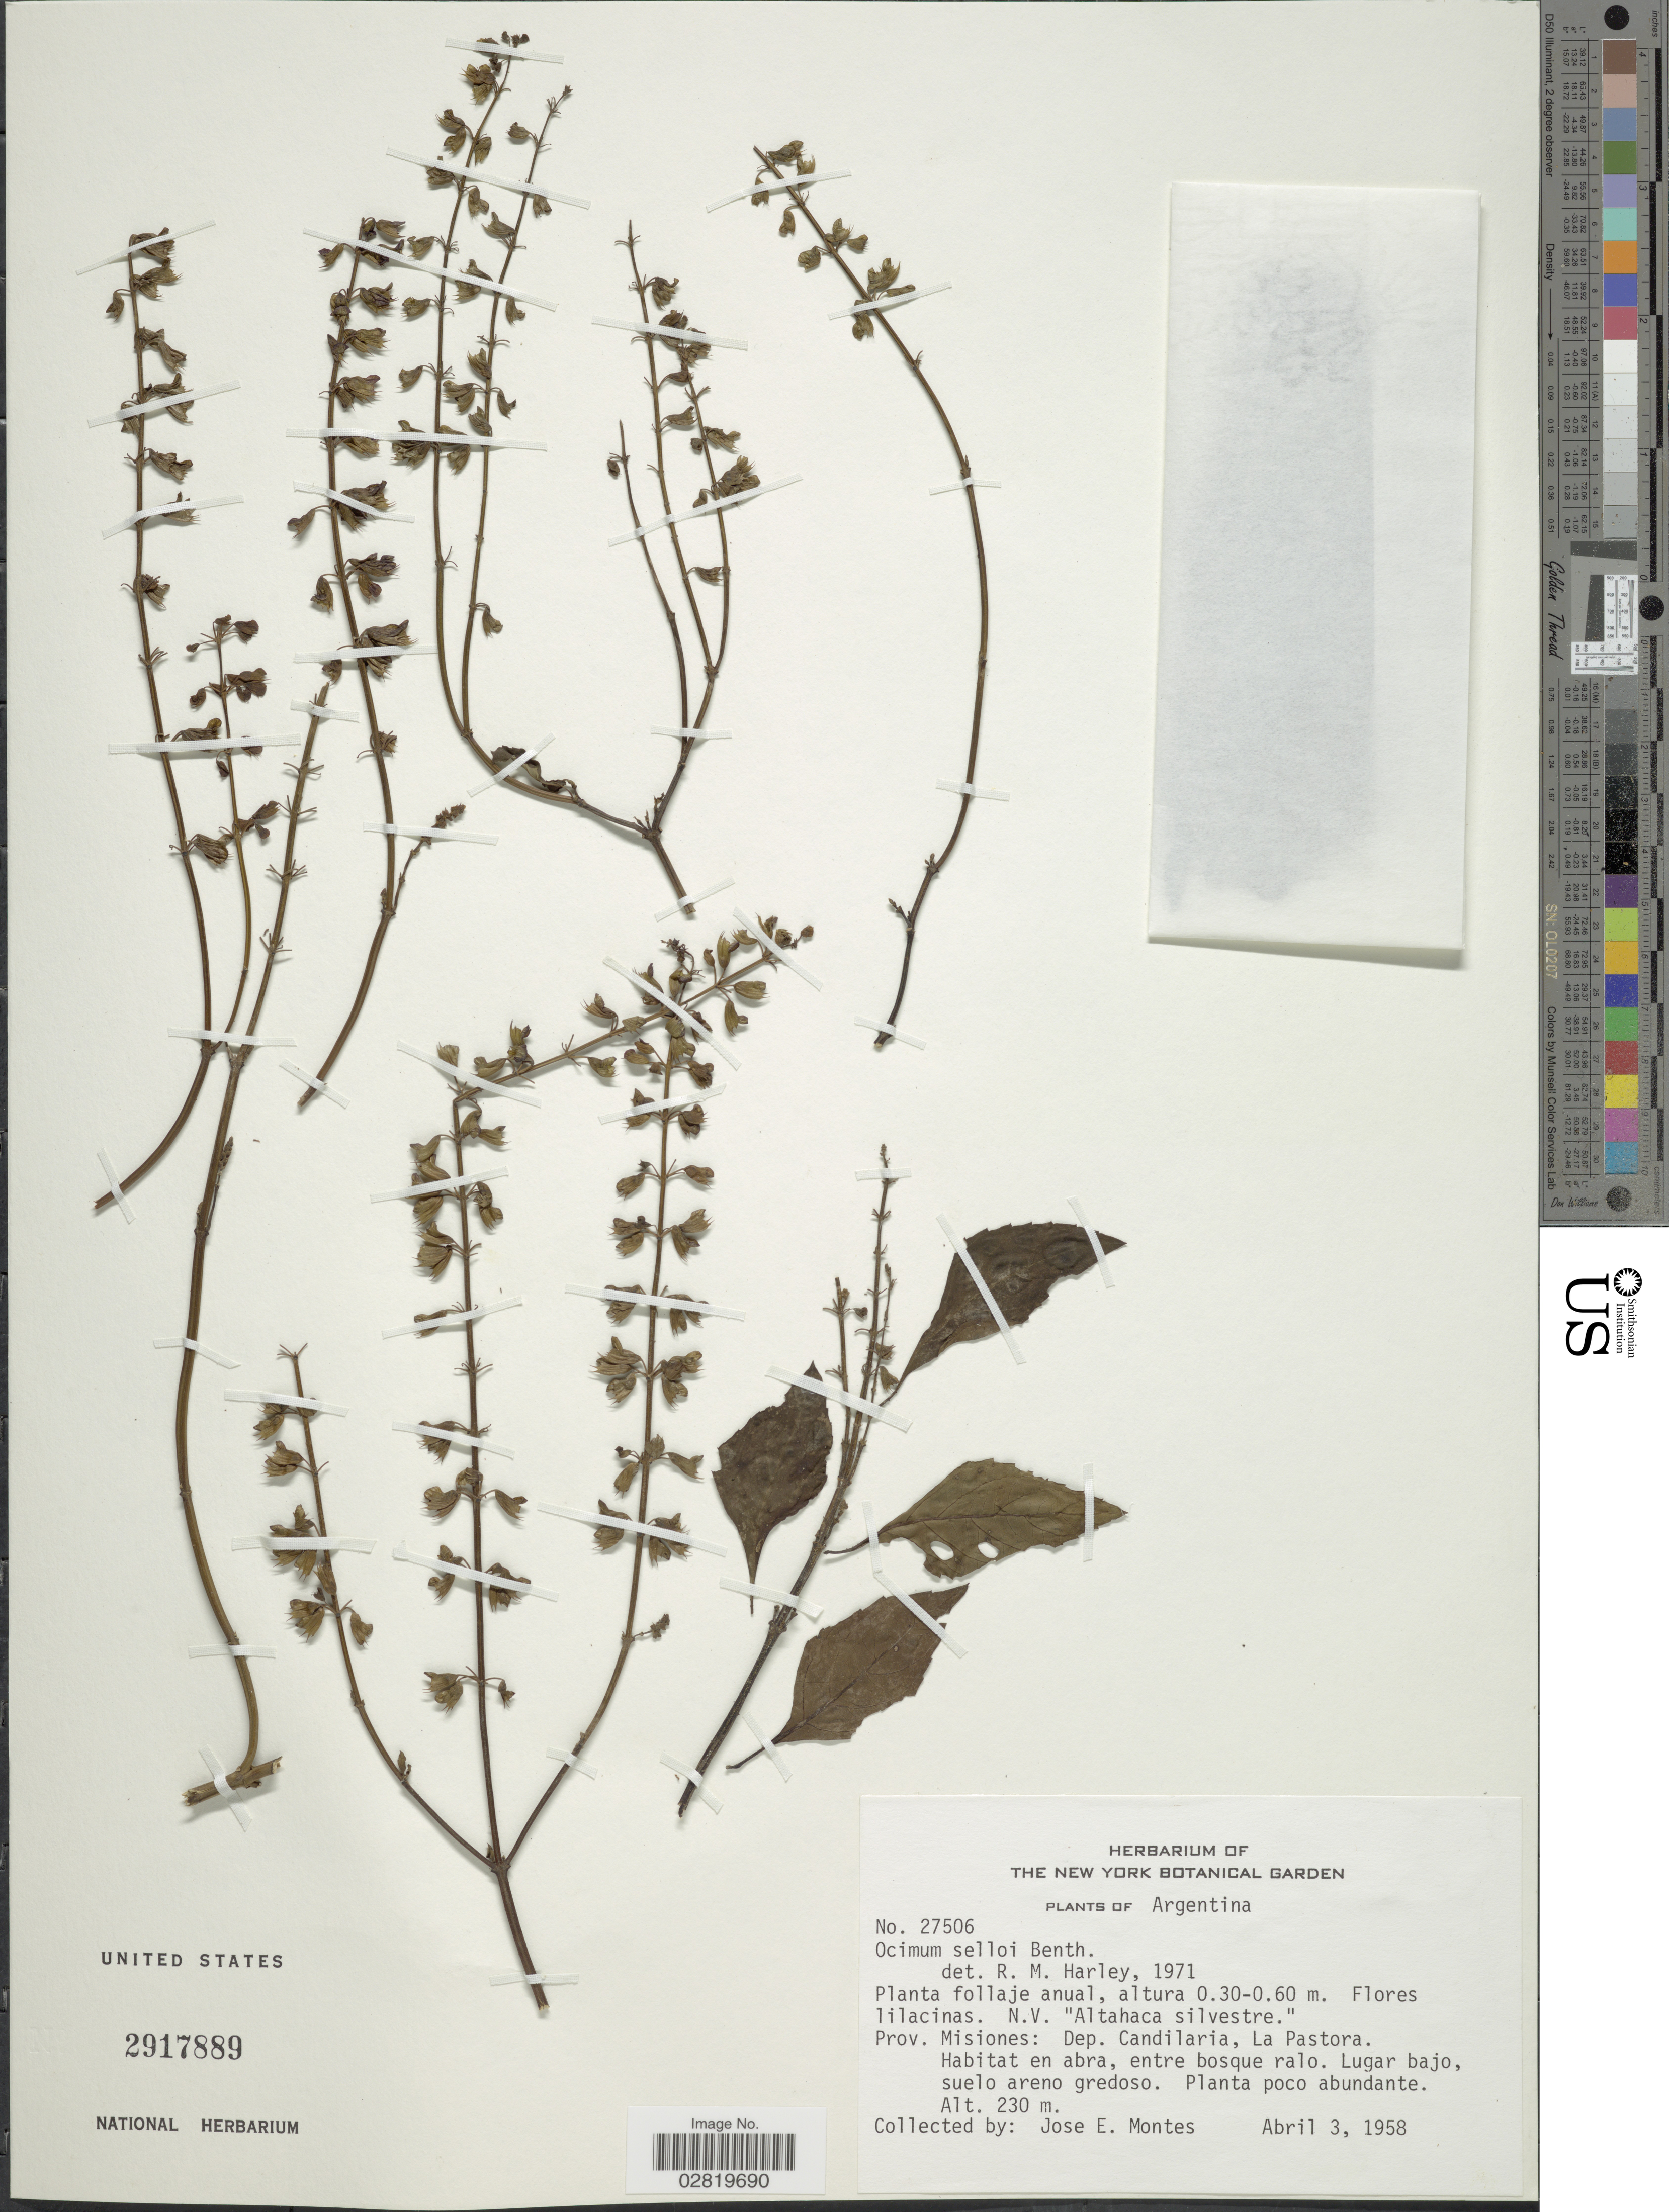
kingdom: Plantae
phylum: Tracheophyta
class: Magnoliopsida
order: Lamiales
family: Lamiaceae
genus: Ocimum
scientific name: Ocimum selloi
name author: Benth.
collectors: J. E. Montes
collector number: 27506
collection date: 1958-04-03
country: Argentina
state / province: Misiones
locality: Prov. Misiones: Dep. Candilaria, La Pastora.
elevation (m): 230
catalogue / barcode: US 2917889